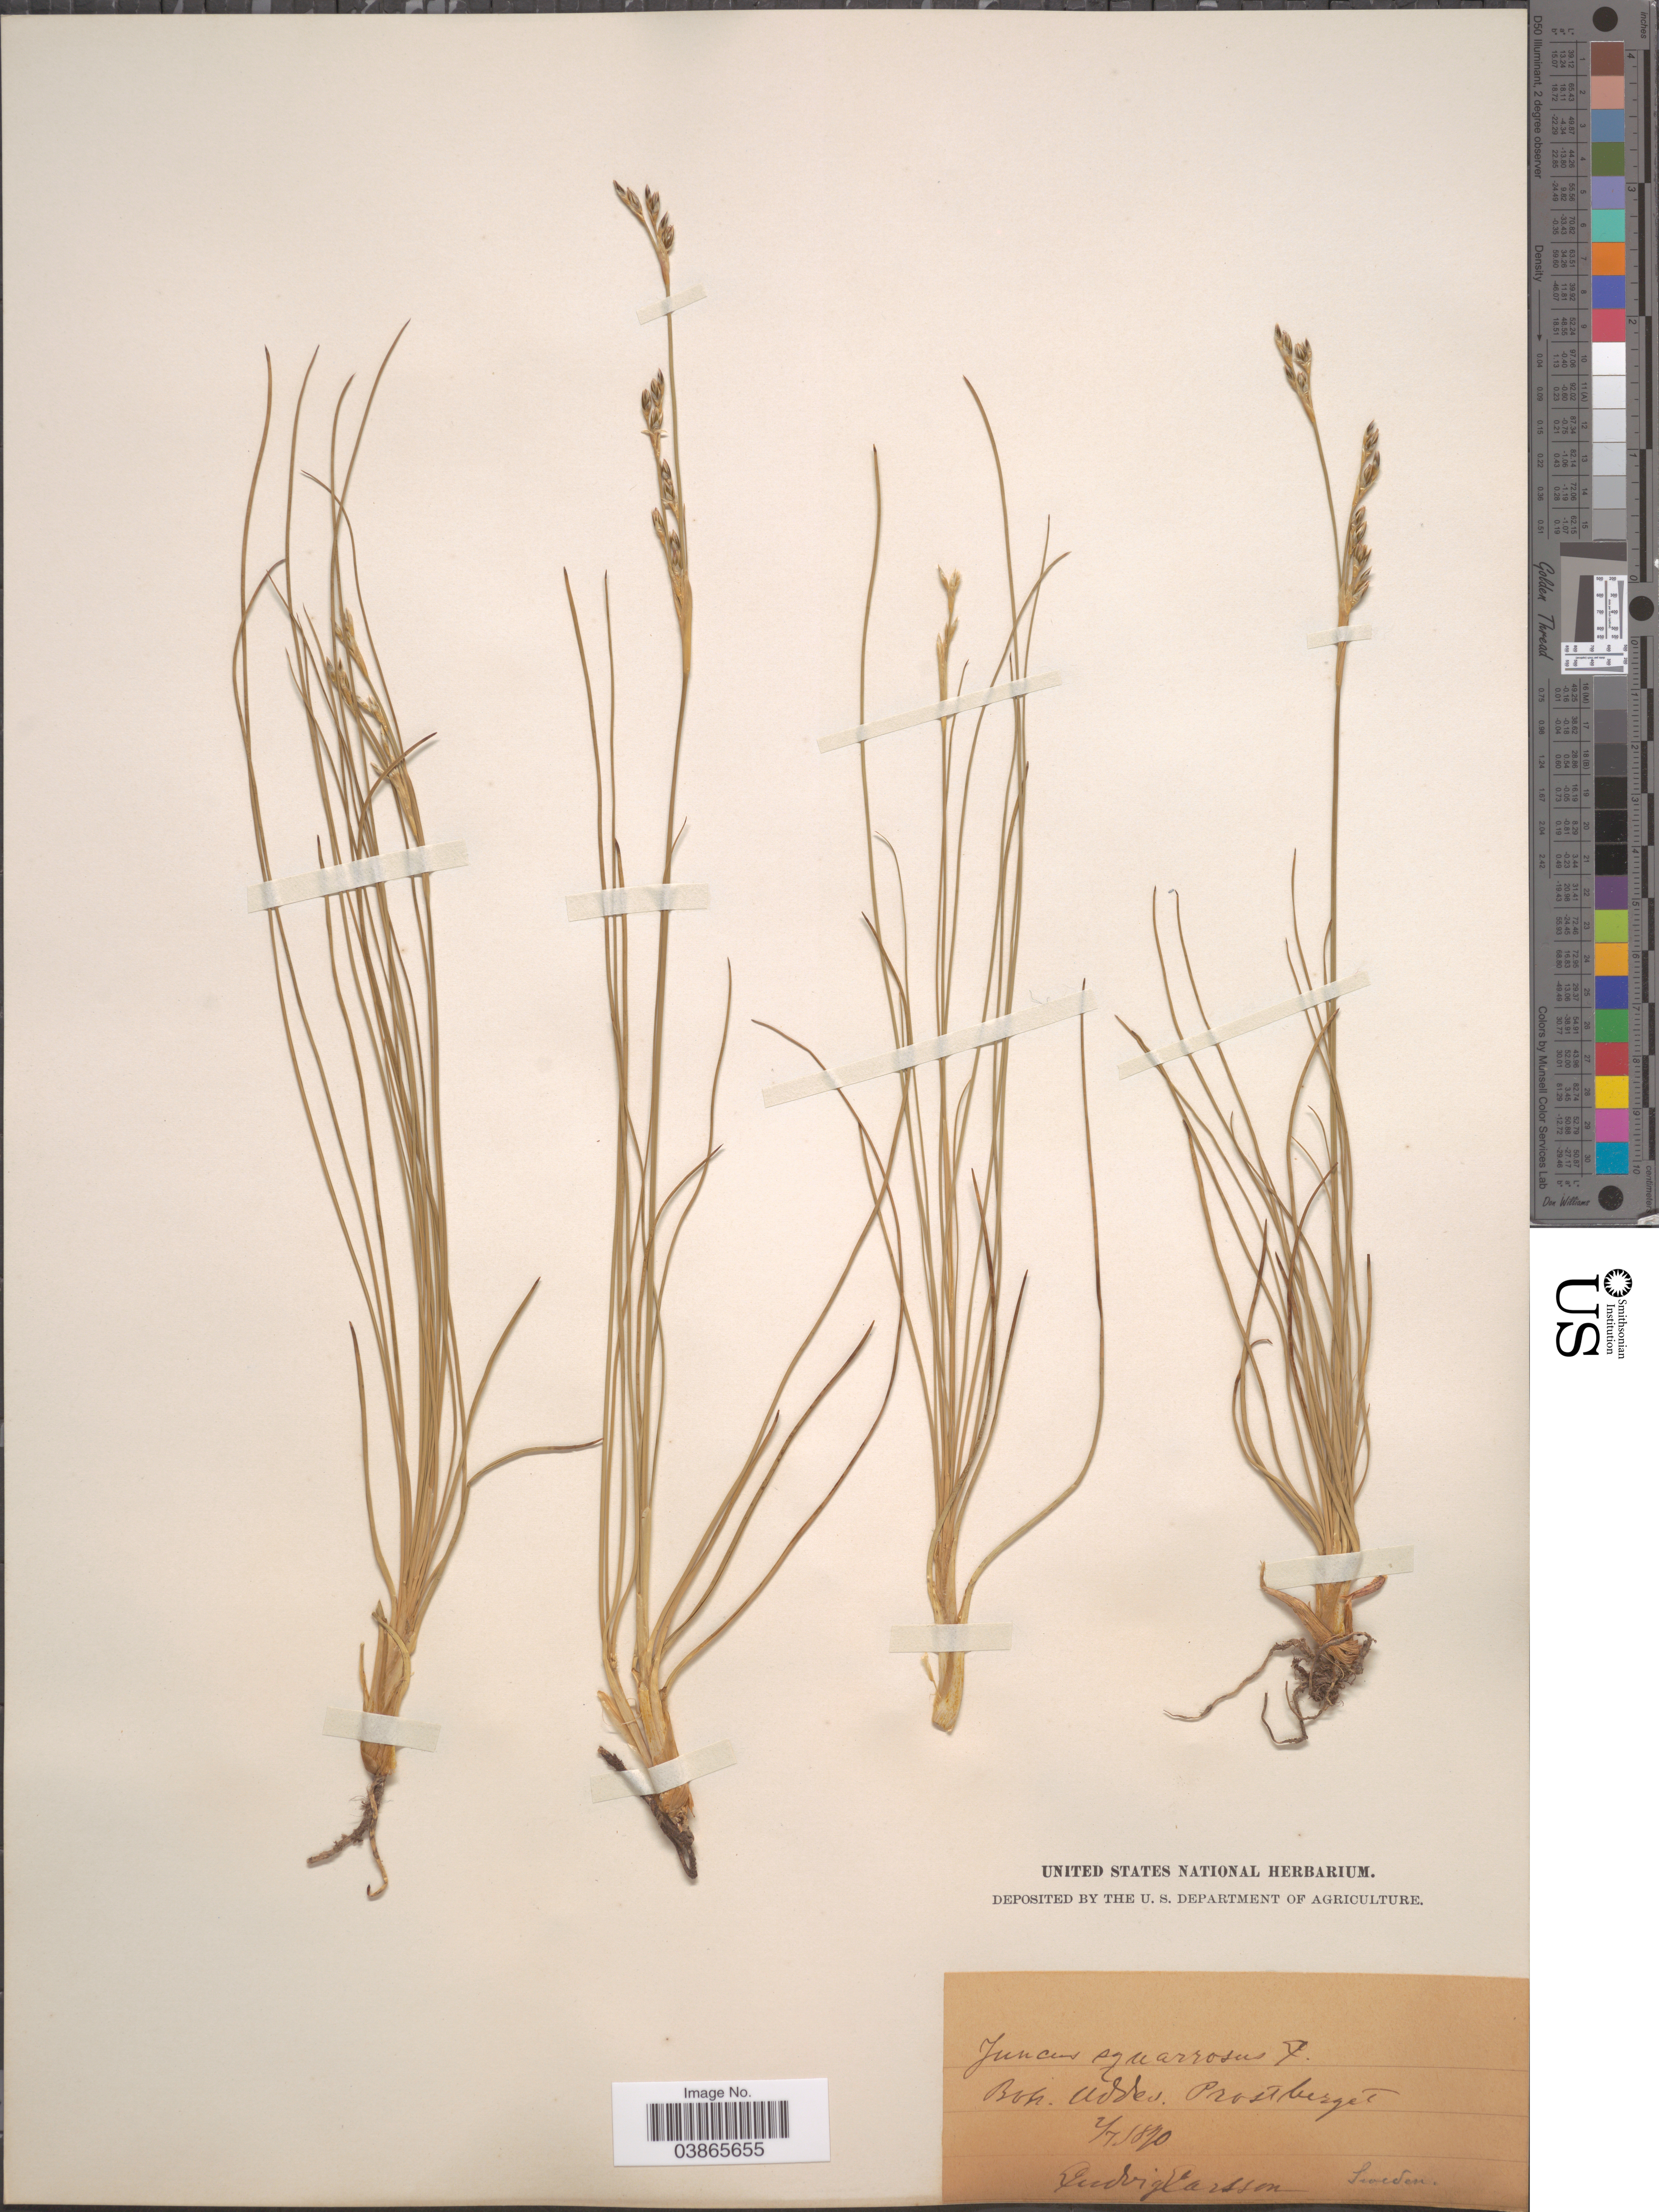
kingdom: Plantae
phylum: Tracheophyta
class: Liliopsida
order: Poales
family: Juncaceae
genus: Juncus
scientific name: Juncus squarrosus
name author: L.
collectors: L. Carsson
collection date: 1820-07-02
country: Sweden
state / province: Västra Götaland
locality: Boh. Uddev. Prostberget.